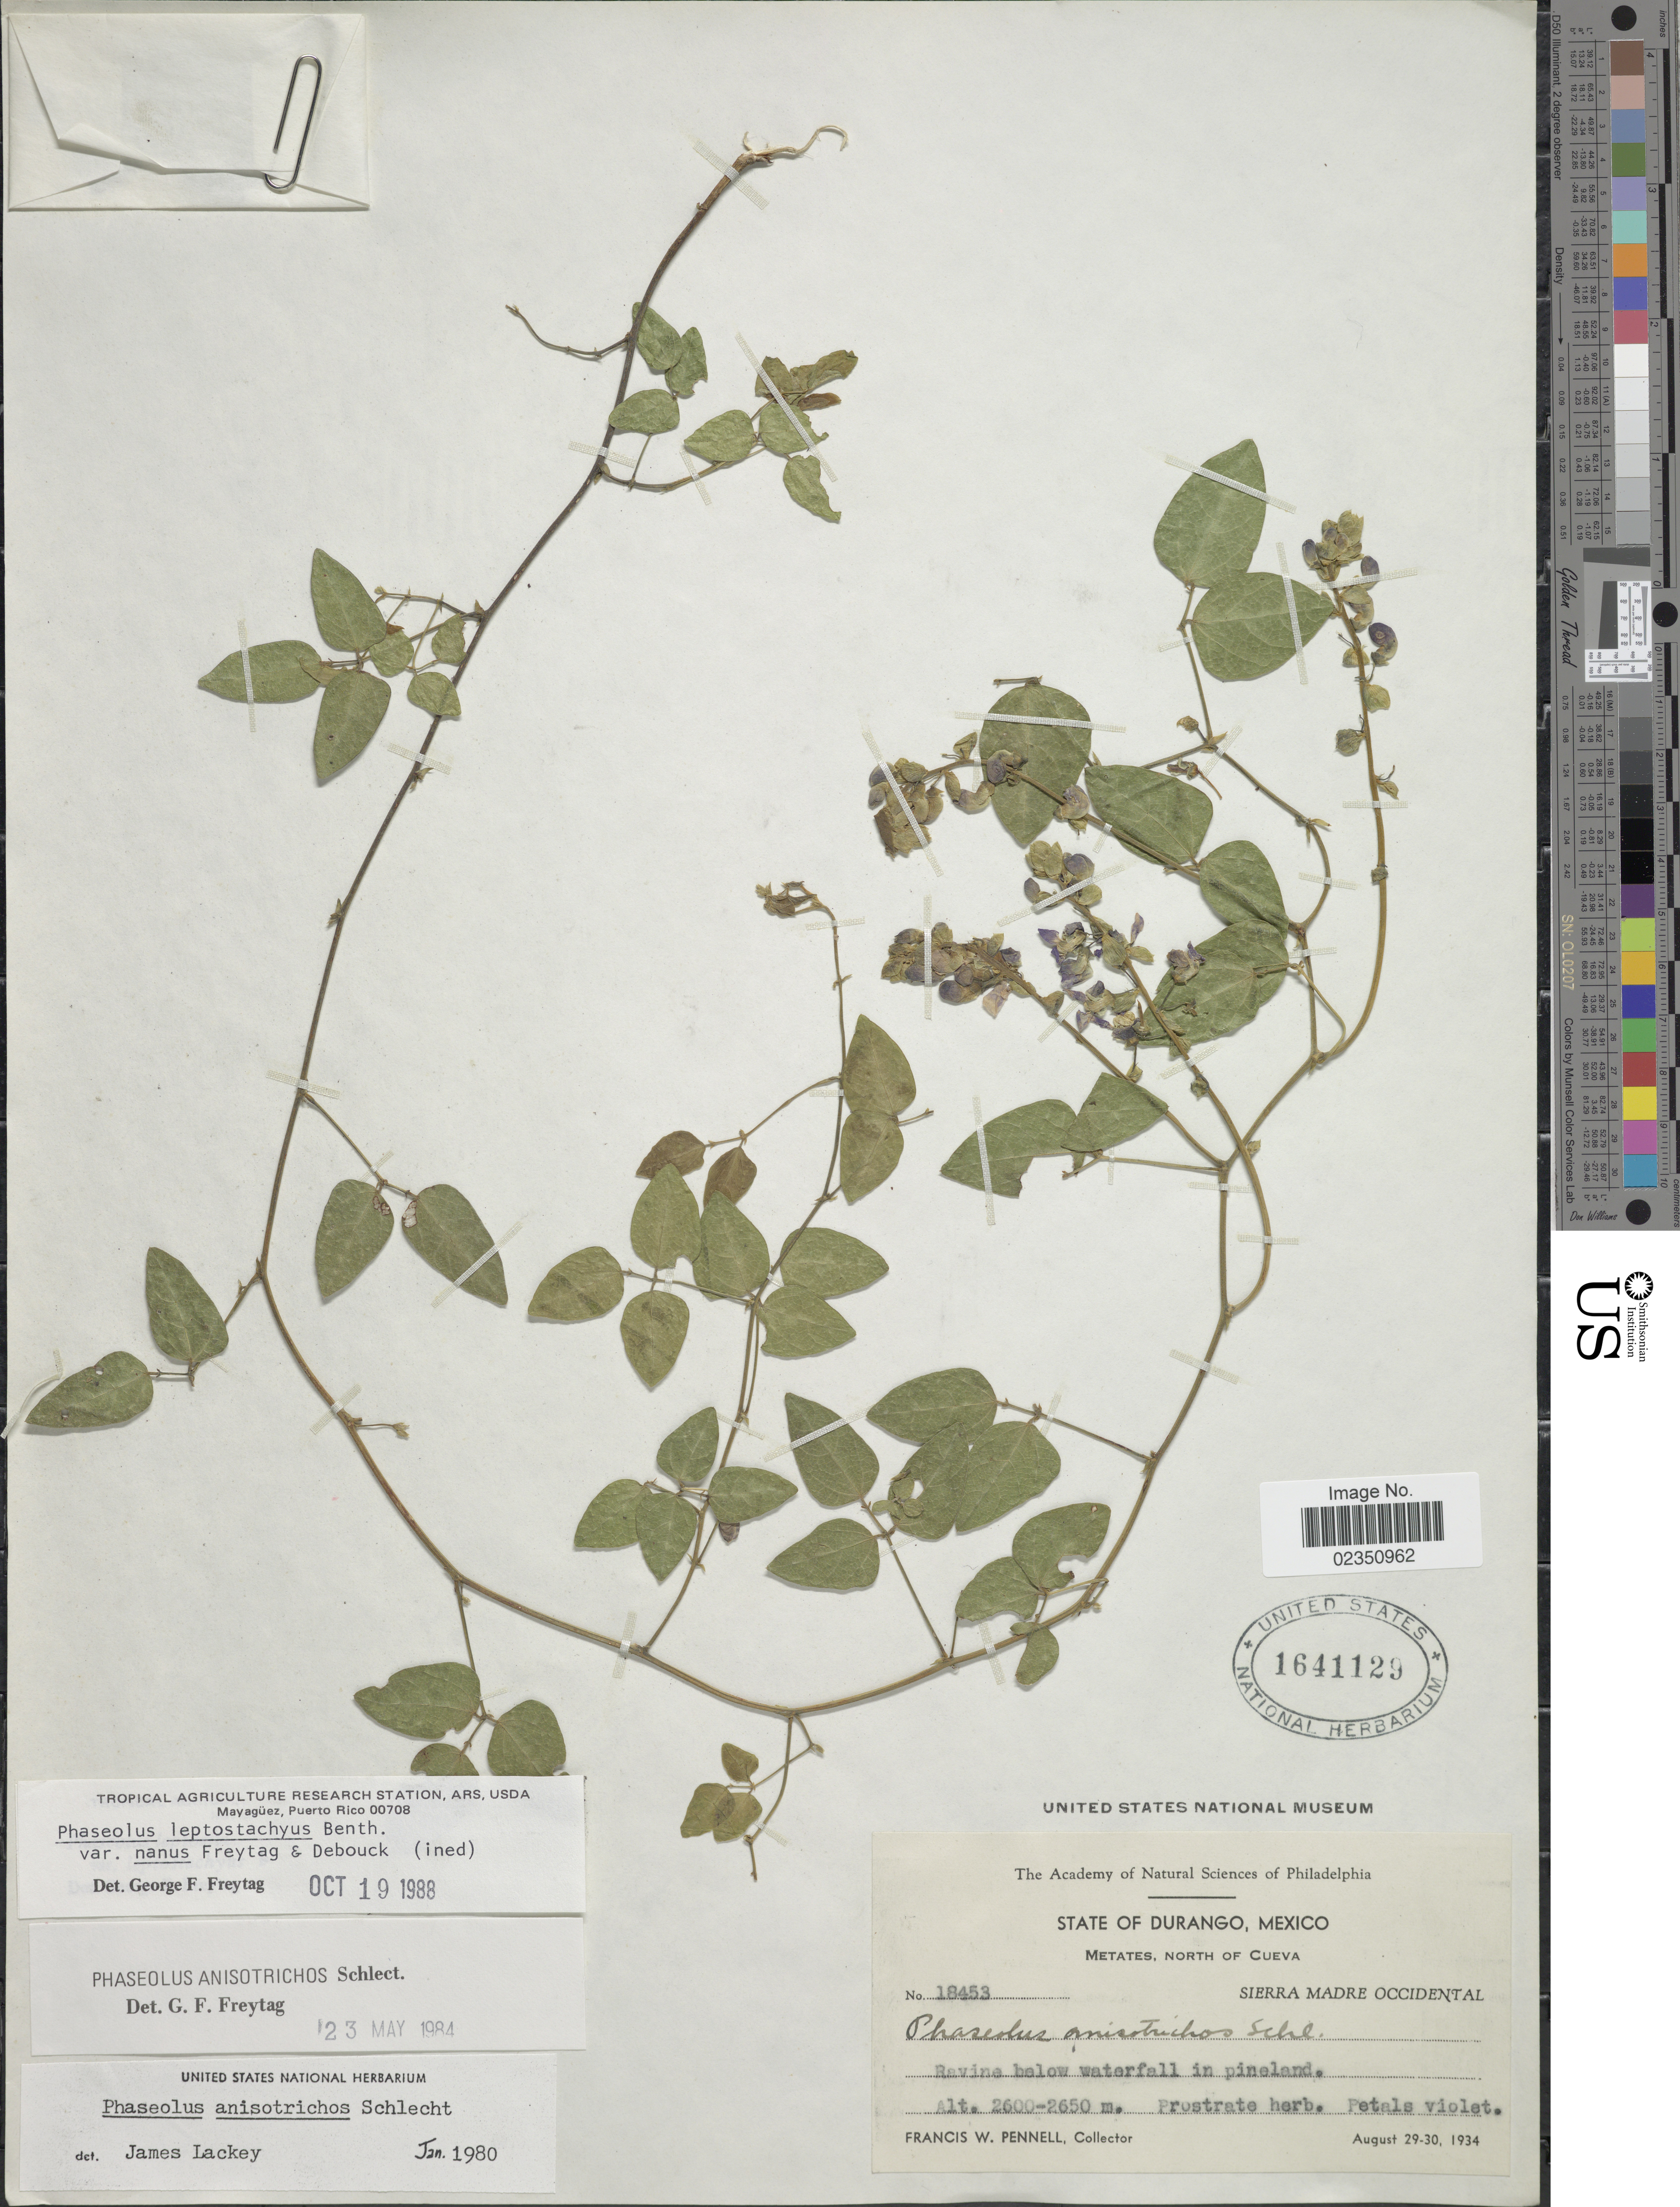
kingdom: Plantae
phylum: Tracheophyta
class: Magnoliopsida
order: Fabales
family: Fabaceae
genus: Phaseolus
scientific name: Phaseolus leptostachyus var. nanus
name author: Freytag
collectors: F. W. Pennell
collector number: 18453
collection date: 1934-08-29/1934-08-30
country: Mexico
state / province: Durango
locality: Metates, North of Cueva, Sierra Madre Occidental, Ravine below waterfall in pineland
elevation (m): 2600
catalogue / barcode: US 1641129